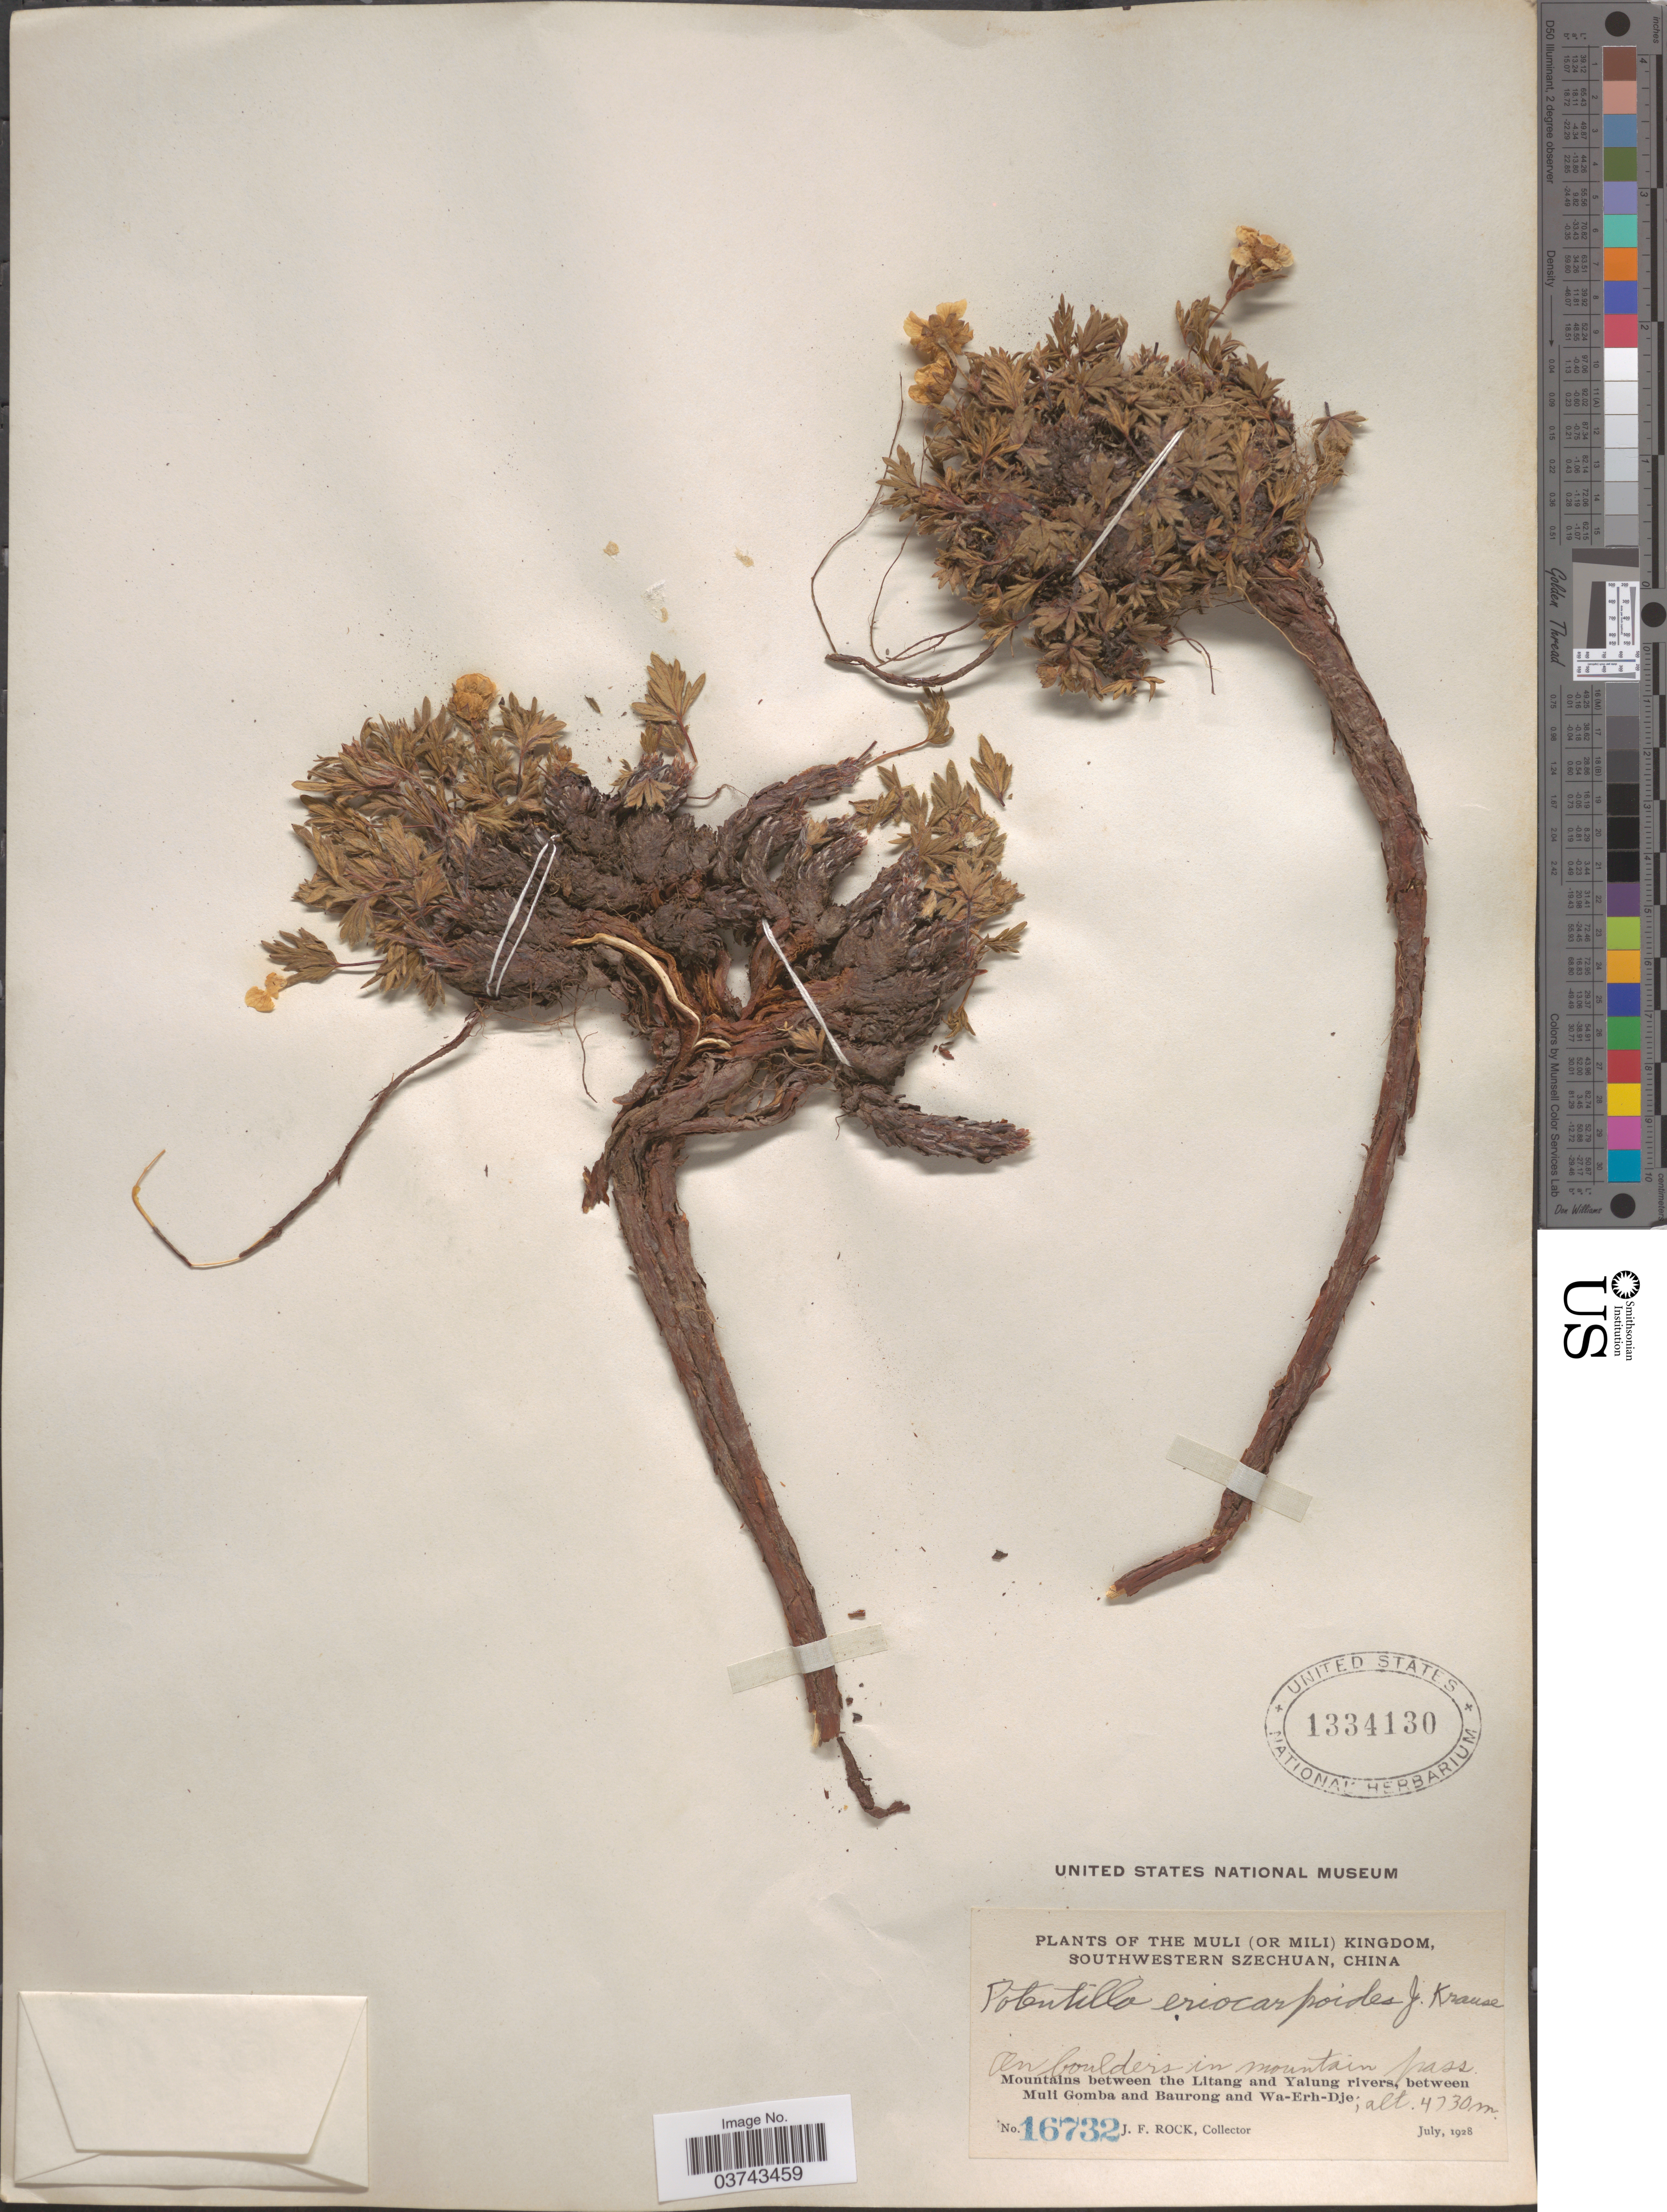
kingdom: Plantae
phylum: Tracheophyta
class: Magnoliopsida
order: Rosales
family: Rosaceae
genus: Potentilla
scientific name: Potentilla eriocarpoides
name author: J. Krause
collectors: J. Rock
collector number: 16732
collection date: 1928-07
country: China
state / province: Sichuan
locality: The Muli (or Mili) Kingdom, Southwestern Szechuan. Mountains between the Litang and Yalung rivers, between Muli Gomba and Baurong and Wa-Erh-Dje.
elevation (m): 4730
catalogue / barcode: US 1334130